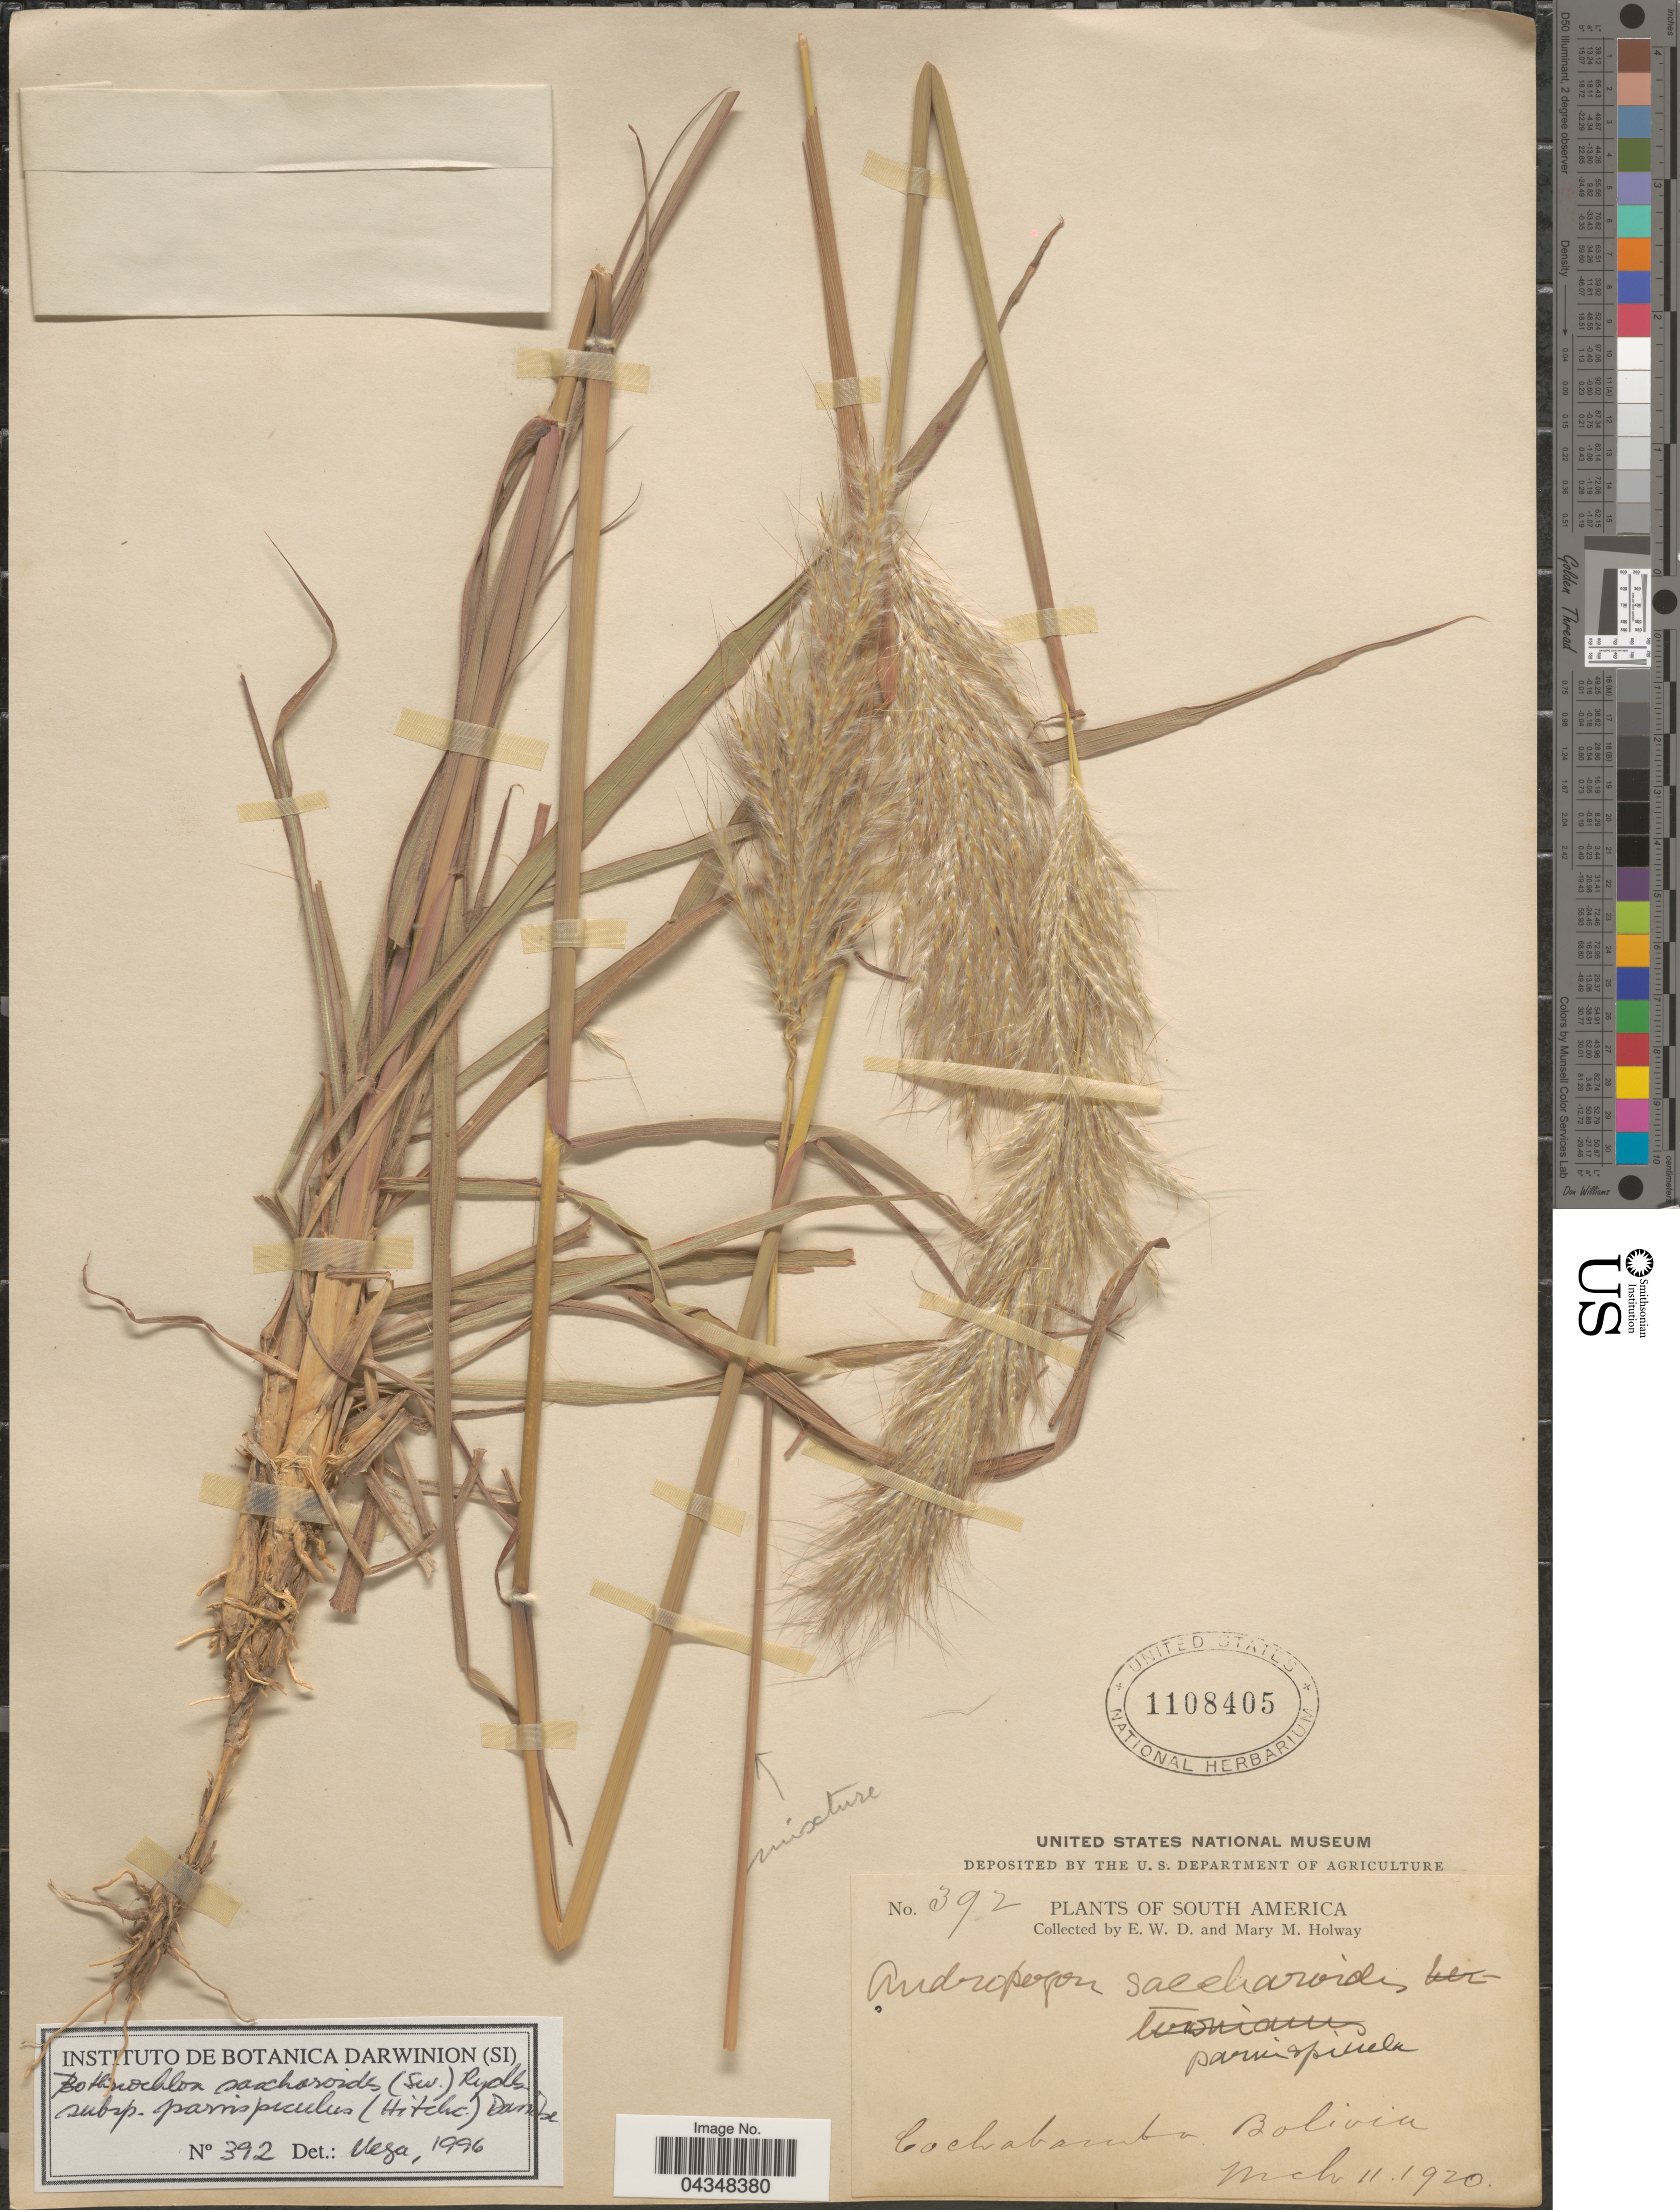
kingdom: Plantae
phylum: Tracheophyta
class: Liliopsida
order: Poales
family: Poaceae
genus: Bothriochloa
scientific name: Bothriochloa saccharoides var. parvispicula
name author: (Hitchc.) Tovar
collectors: E. W. D. Holway & M. M. Holway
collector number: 392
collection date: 1920-03-11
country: Bolivia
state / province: Cochabamba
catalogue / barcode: US 1108405